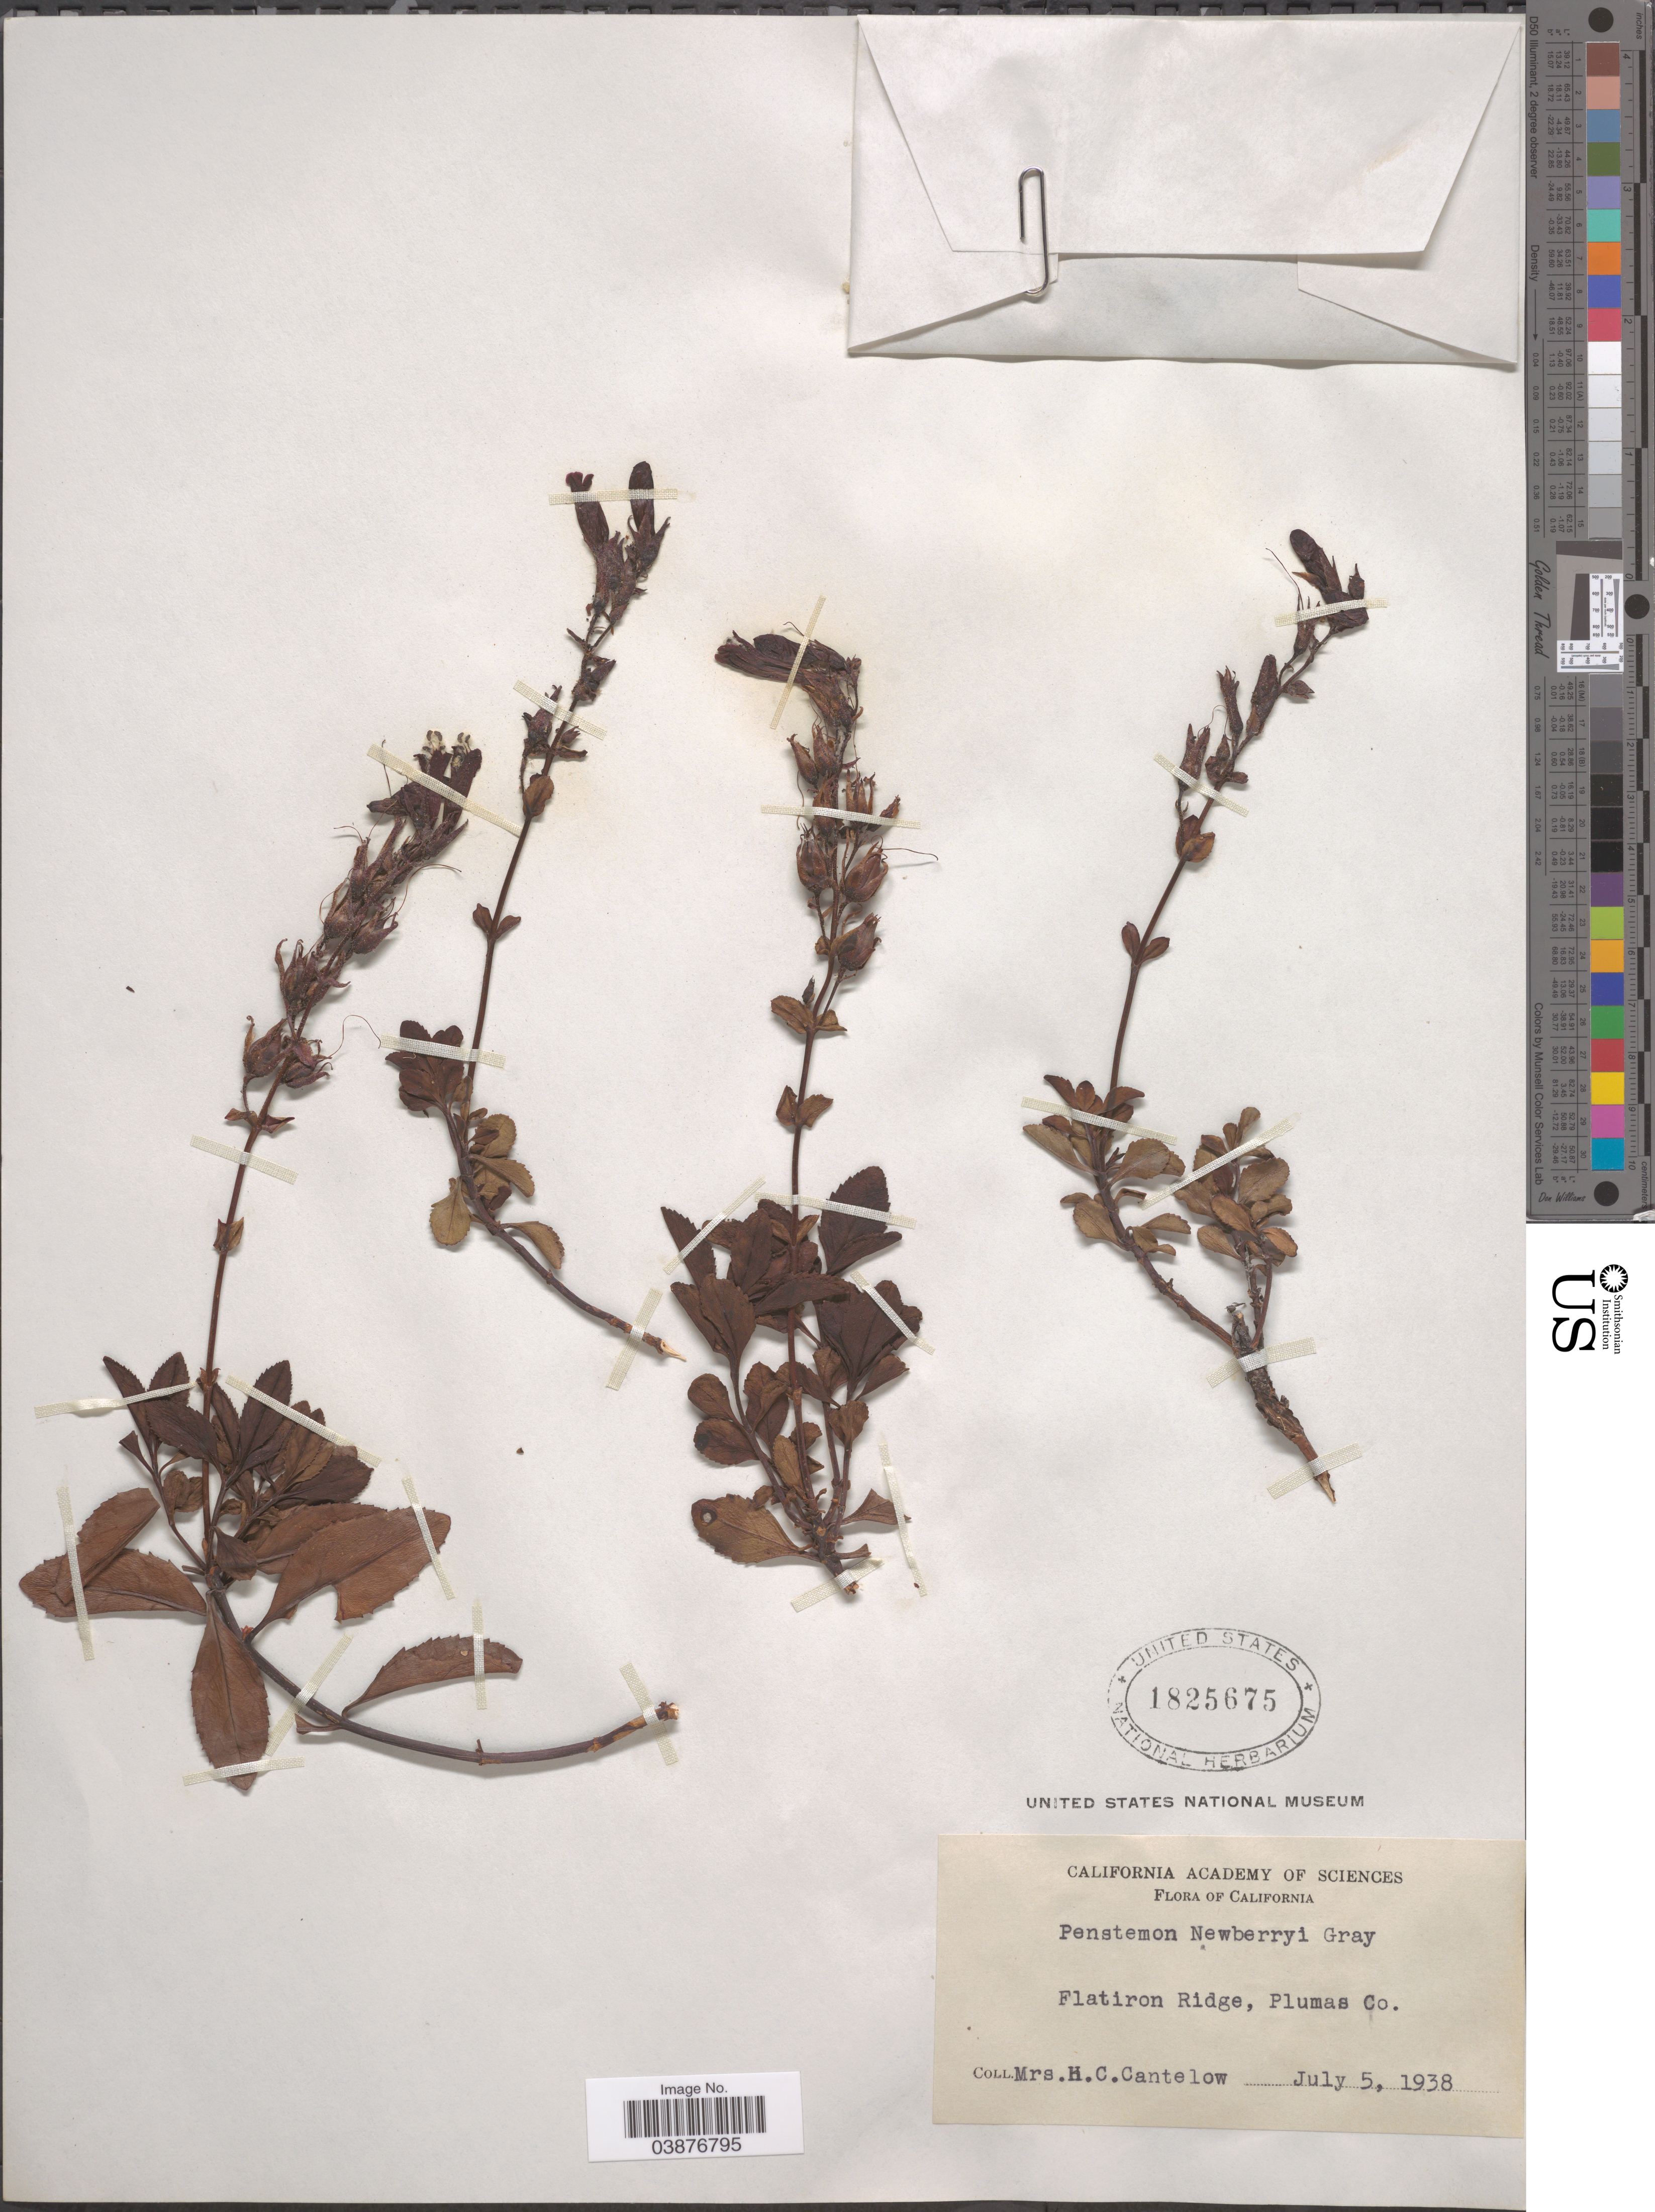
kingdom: Plantae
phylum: Tracheophyta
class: Magnoliopsida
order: Lamiales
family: Plantaginaceae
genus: Penstemon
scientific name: Penstemon newberryi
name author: A. Gray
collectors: H. Cantelow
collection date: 1938-07-05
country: United States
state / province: California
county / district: Plumas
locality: Flatiron Ridge, Plumas Co.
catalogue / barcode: US 1825675